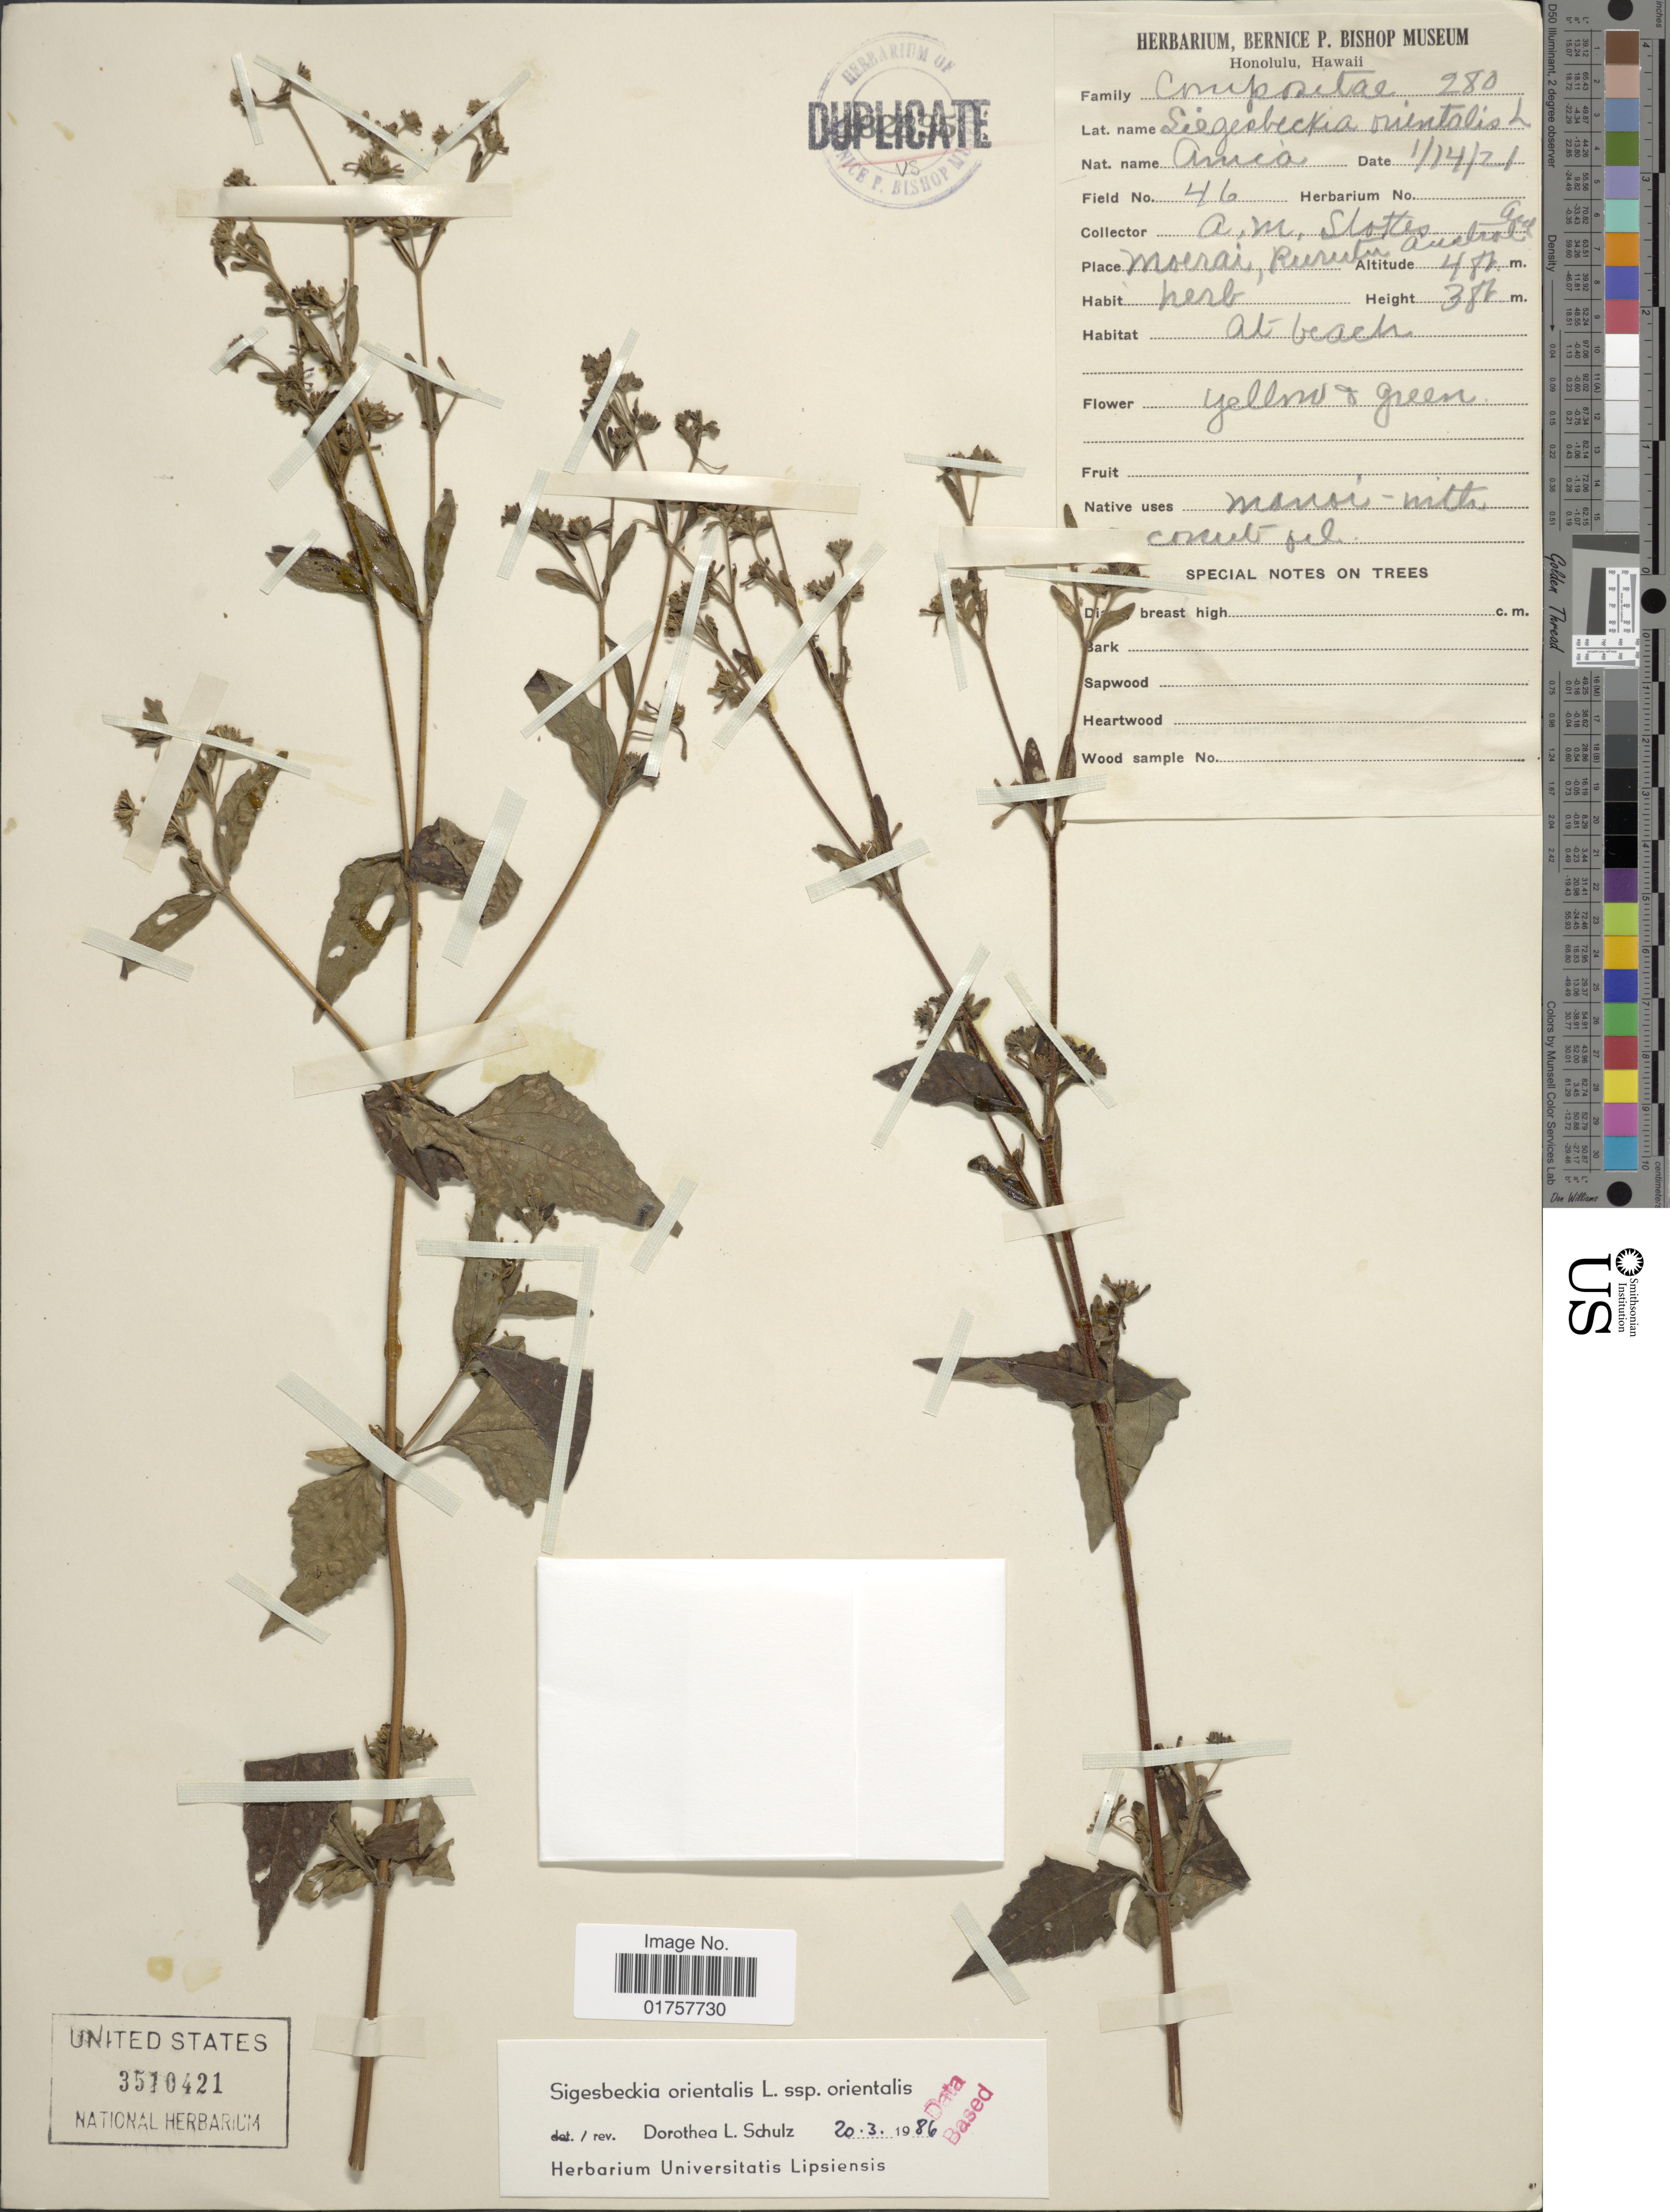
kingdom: Plantae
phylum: Tracheophyta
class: Magnoliopsida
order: Asterales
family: Asteraceae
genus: Sigesbeckia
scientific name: Sigesbeckia orientalis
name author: L.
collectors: A. M. Stokes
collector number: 46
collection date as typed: Transcribed d/m/y: 14/1/21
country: French Polynesia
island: Rurutu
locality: Moerai, Rurutu Austral ard [interpreted]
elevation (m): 1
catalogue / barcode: US 3510421